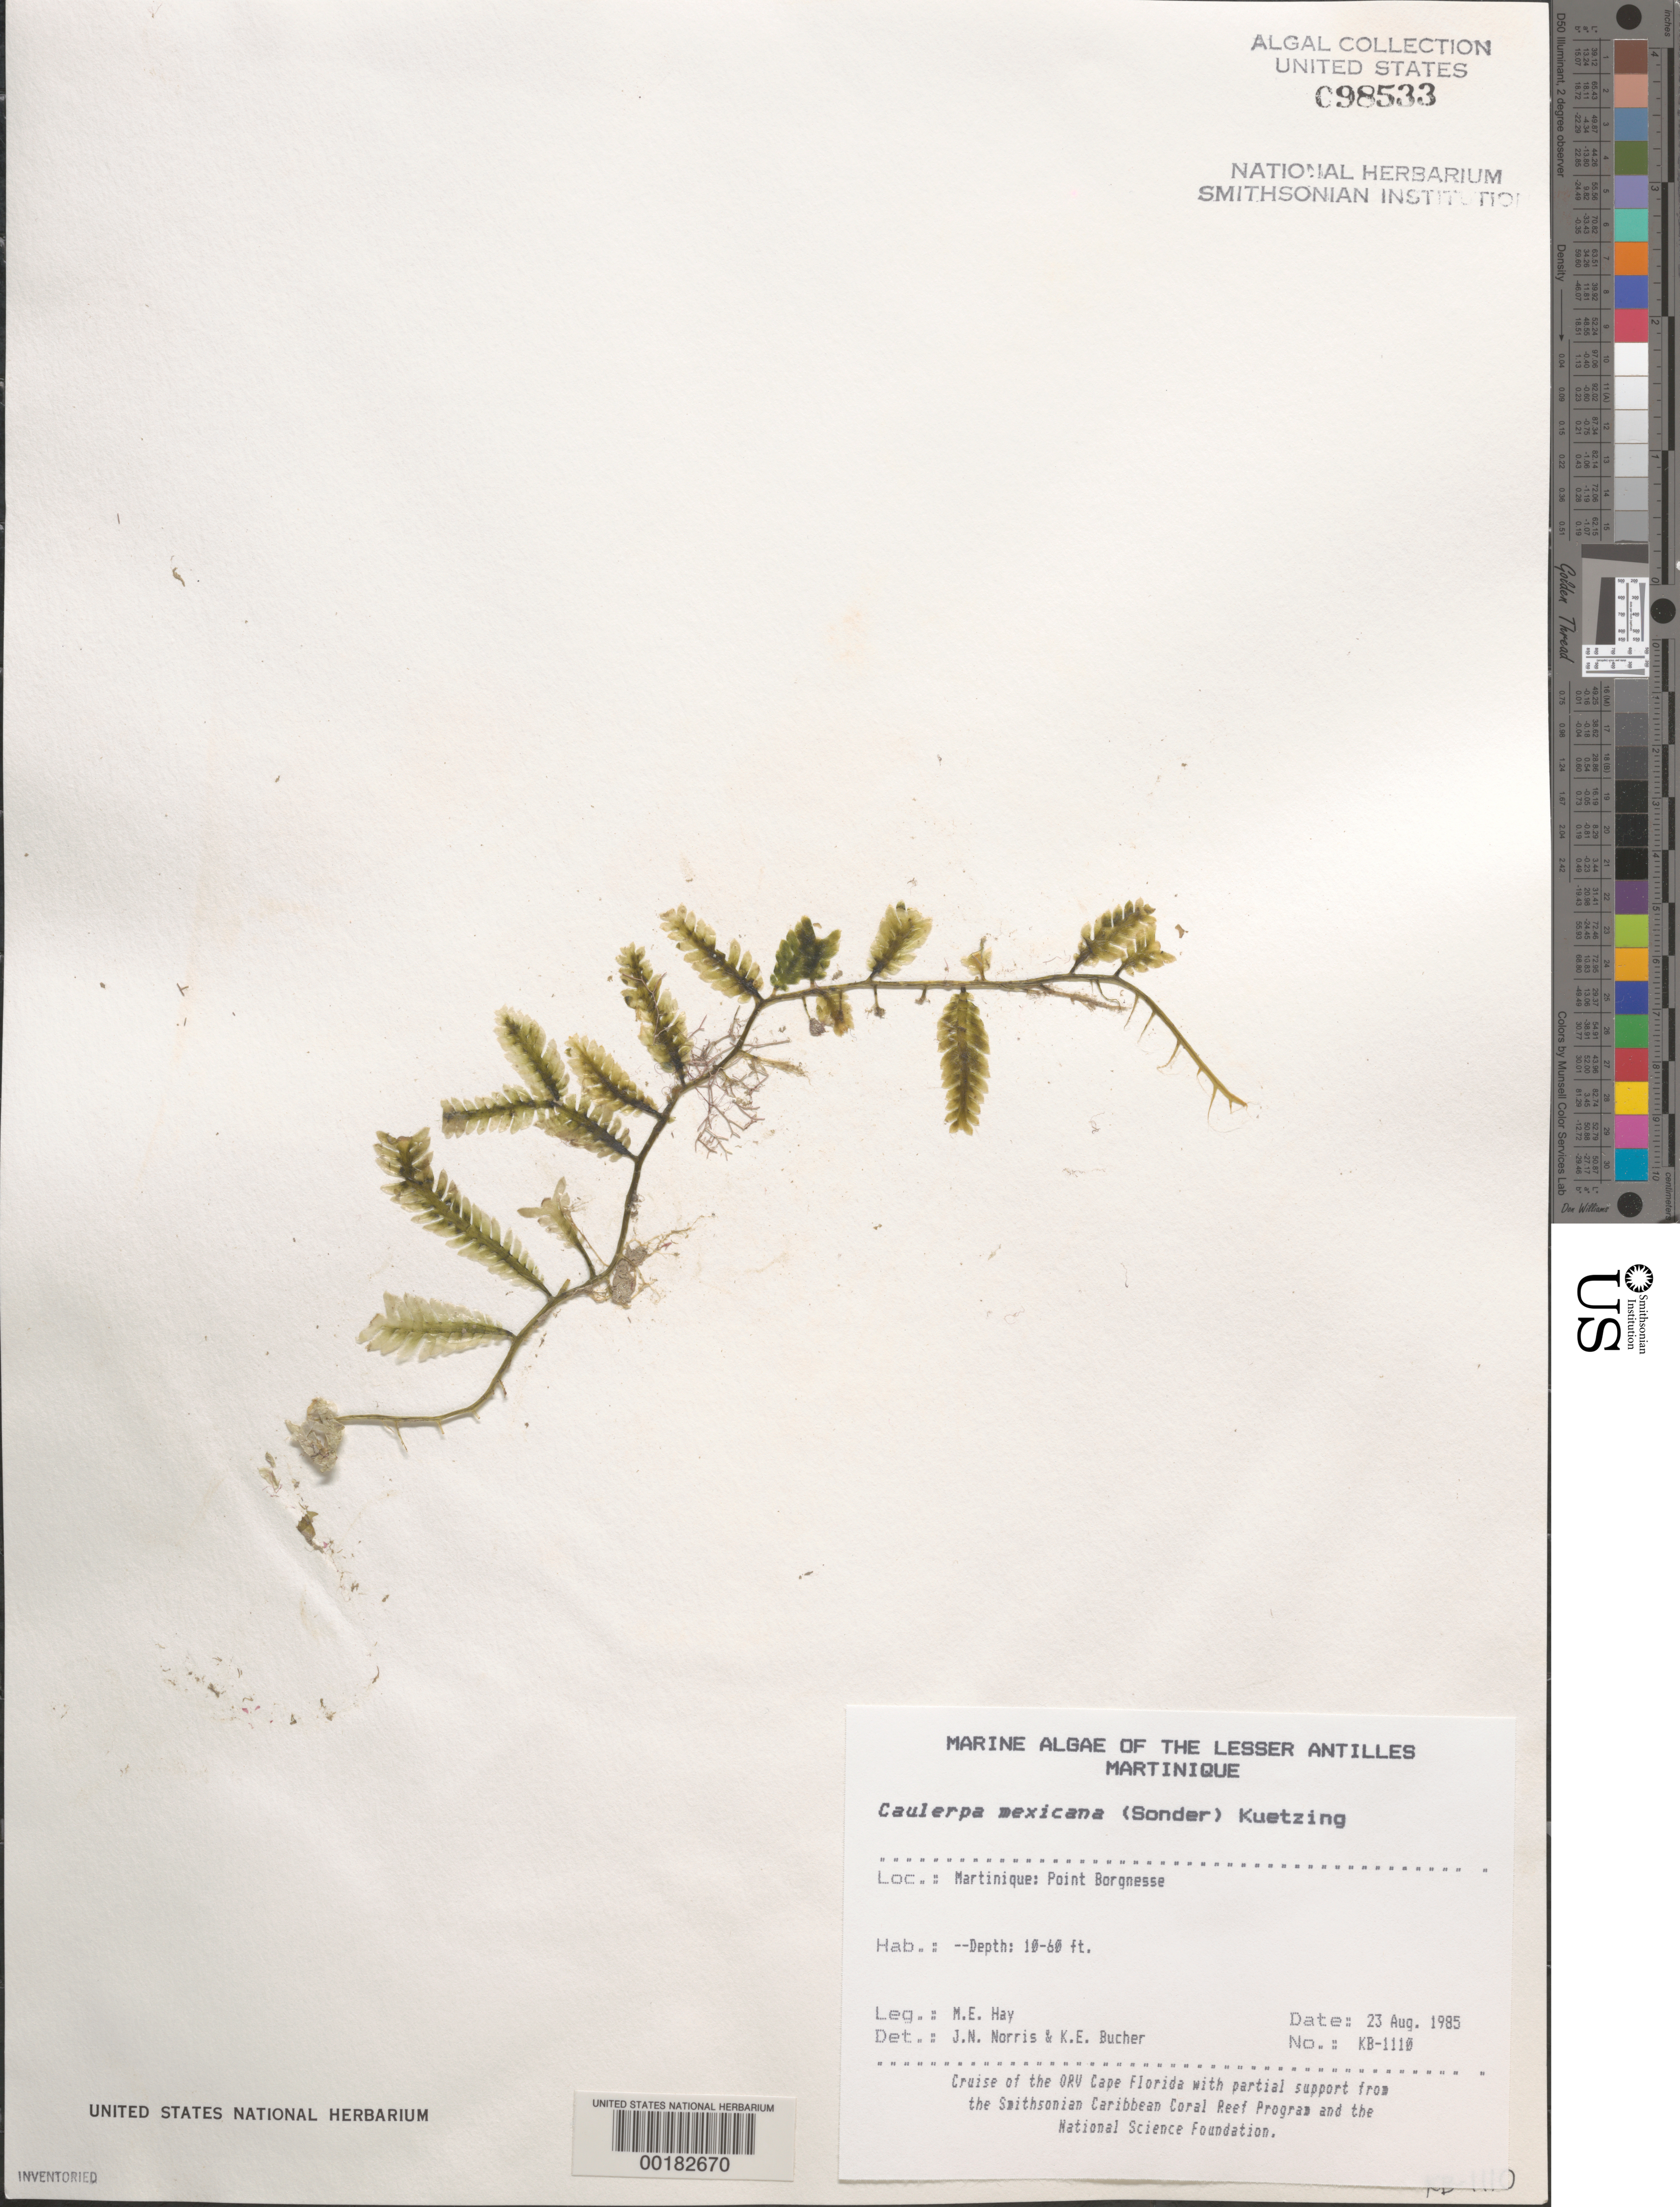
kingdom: Plantae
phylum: Chlorophyta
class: Ulvophyceae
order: Bryopsidales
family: Caulerpaceae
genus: Caulerpa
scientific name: Caulerpa mexicana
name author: Sond. ex Kütz.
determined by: Norris, J. N.; Bucher, K. E.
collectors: M. E. Hay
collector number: KB-1110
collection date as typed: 23 Aug 1985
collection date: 1985-08-23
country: Martinique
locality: Pointe Borgnesse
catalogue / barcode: US 98533